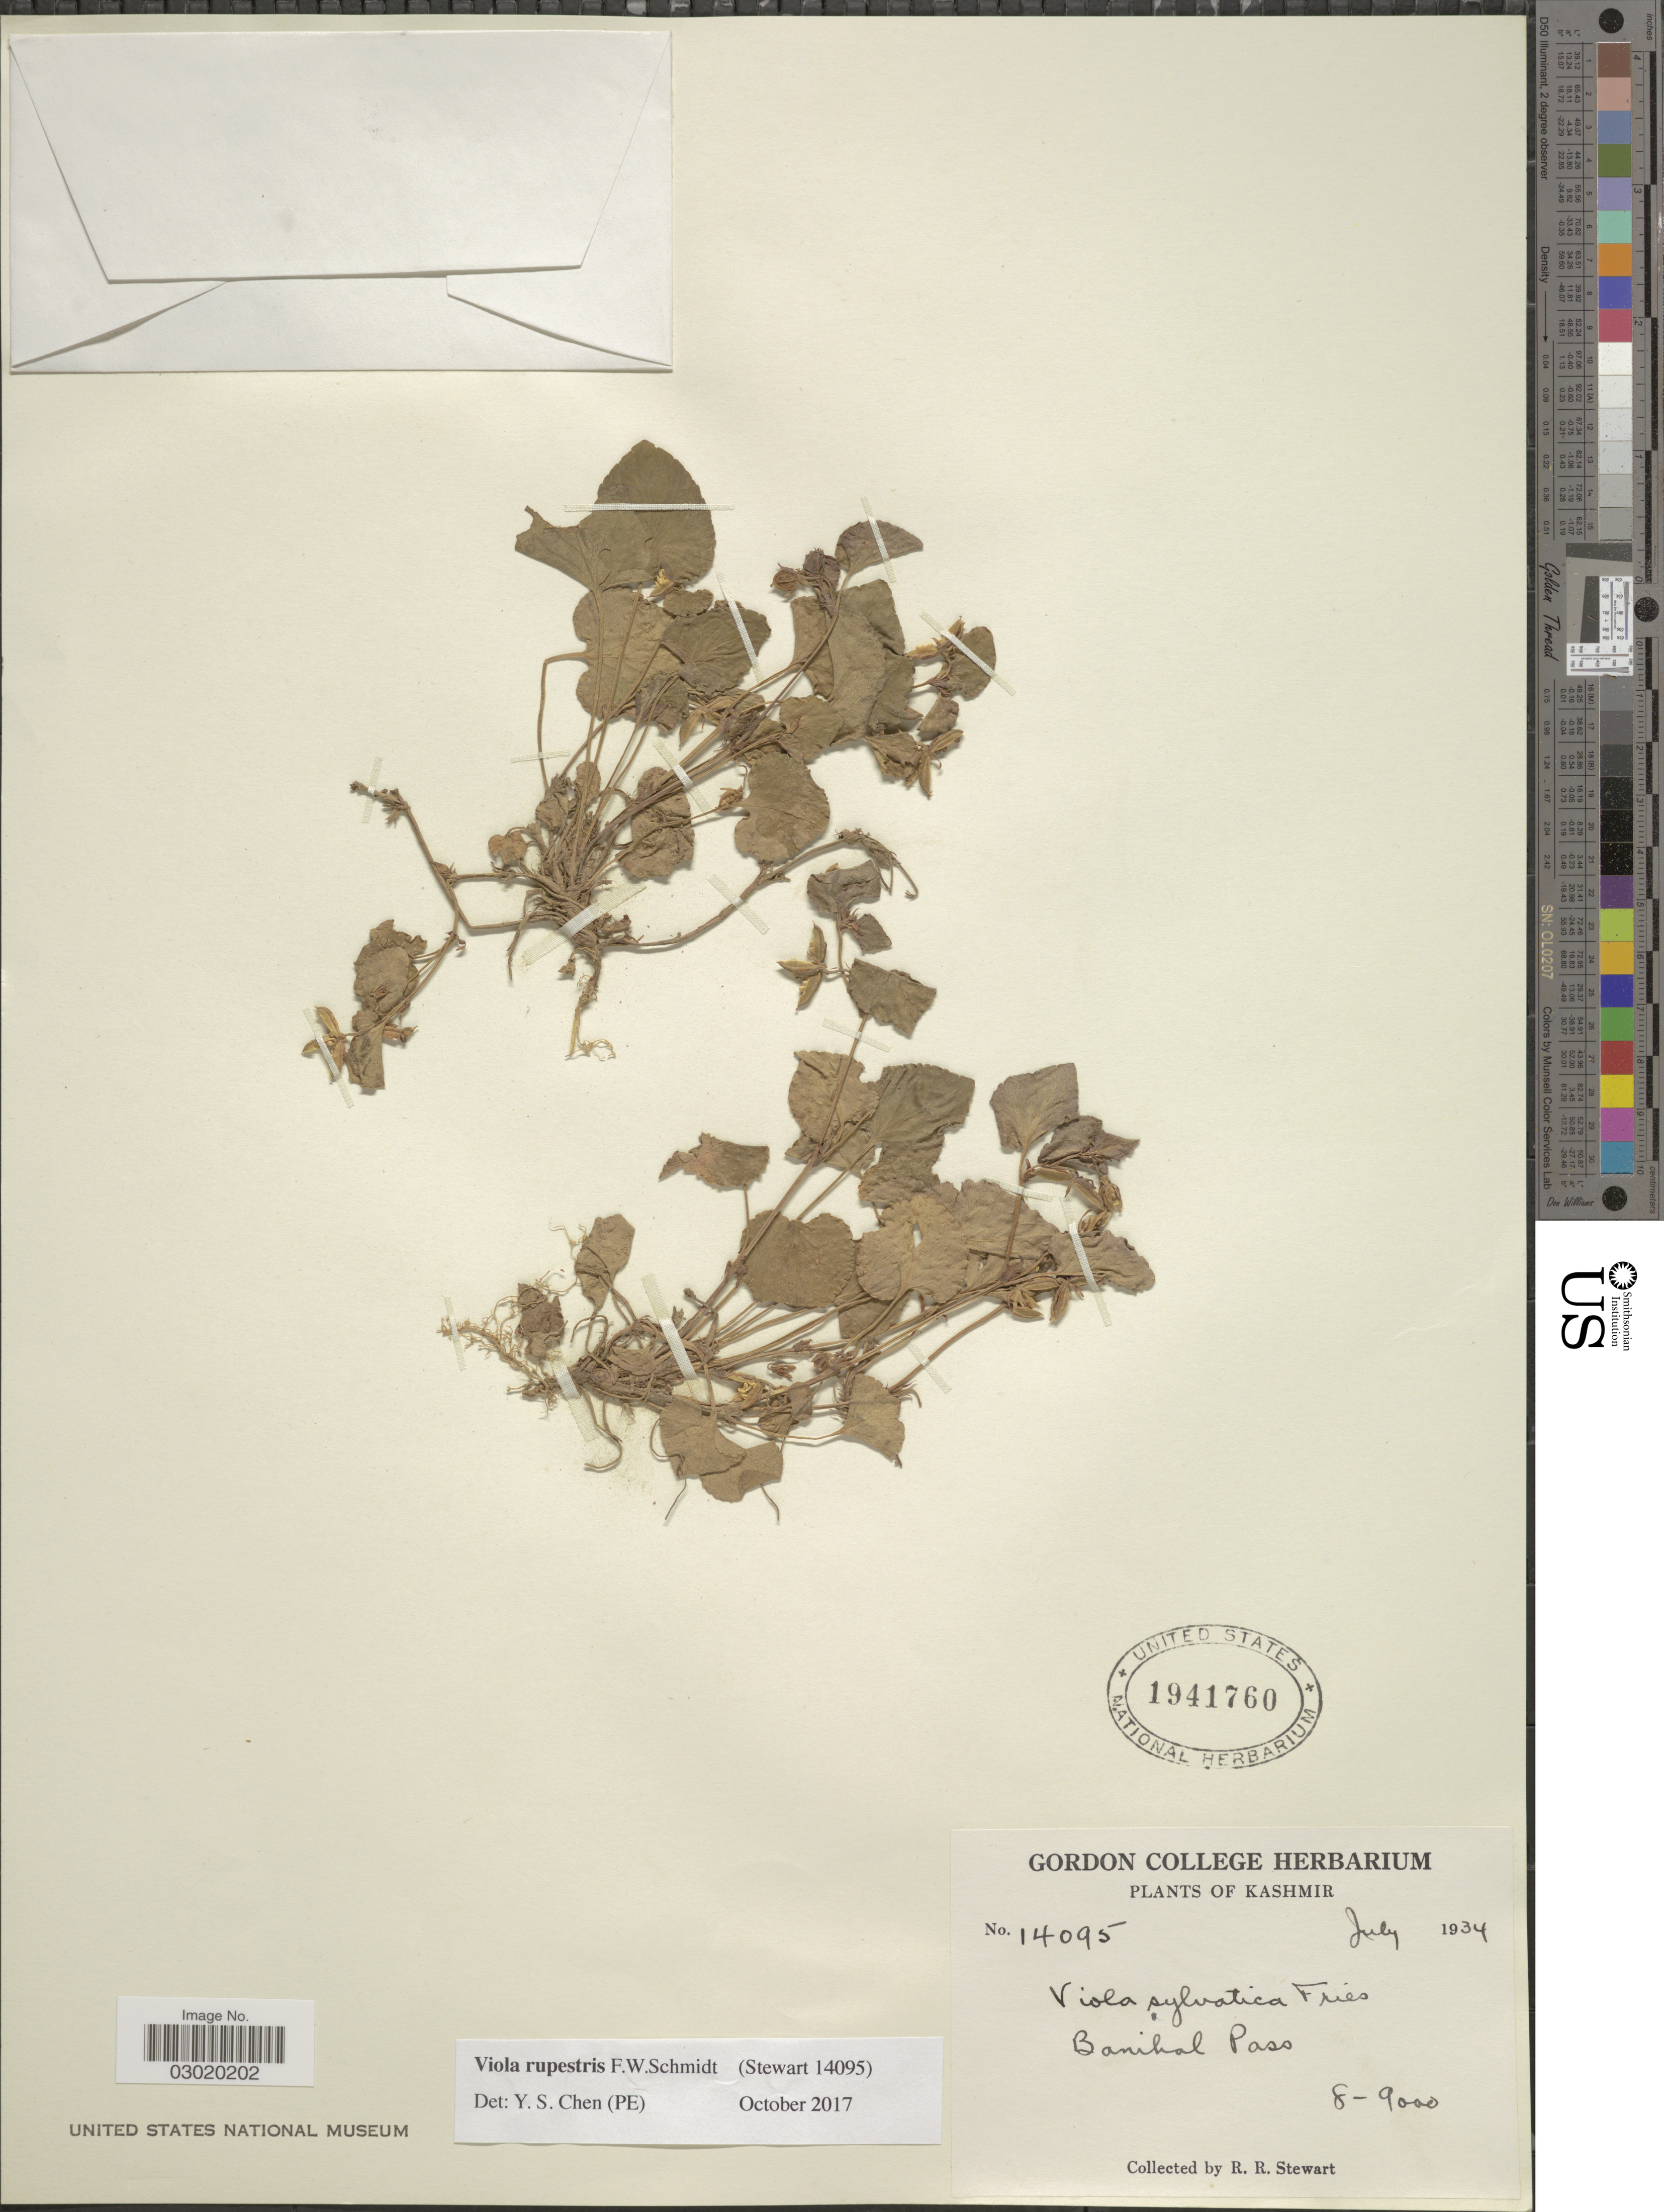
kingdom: Plantae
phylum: Tracheophyta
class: Magnoliopsida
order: Malpighiales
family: Violaceae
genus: Viola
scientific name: Viola rupestris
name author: F.W. Schmidt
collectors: R. Steward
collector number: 14095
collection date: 1934-07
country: India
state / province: Jammu and Kashmir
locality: Banihal Pass.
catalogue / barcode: US 1941760